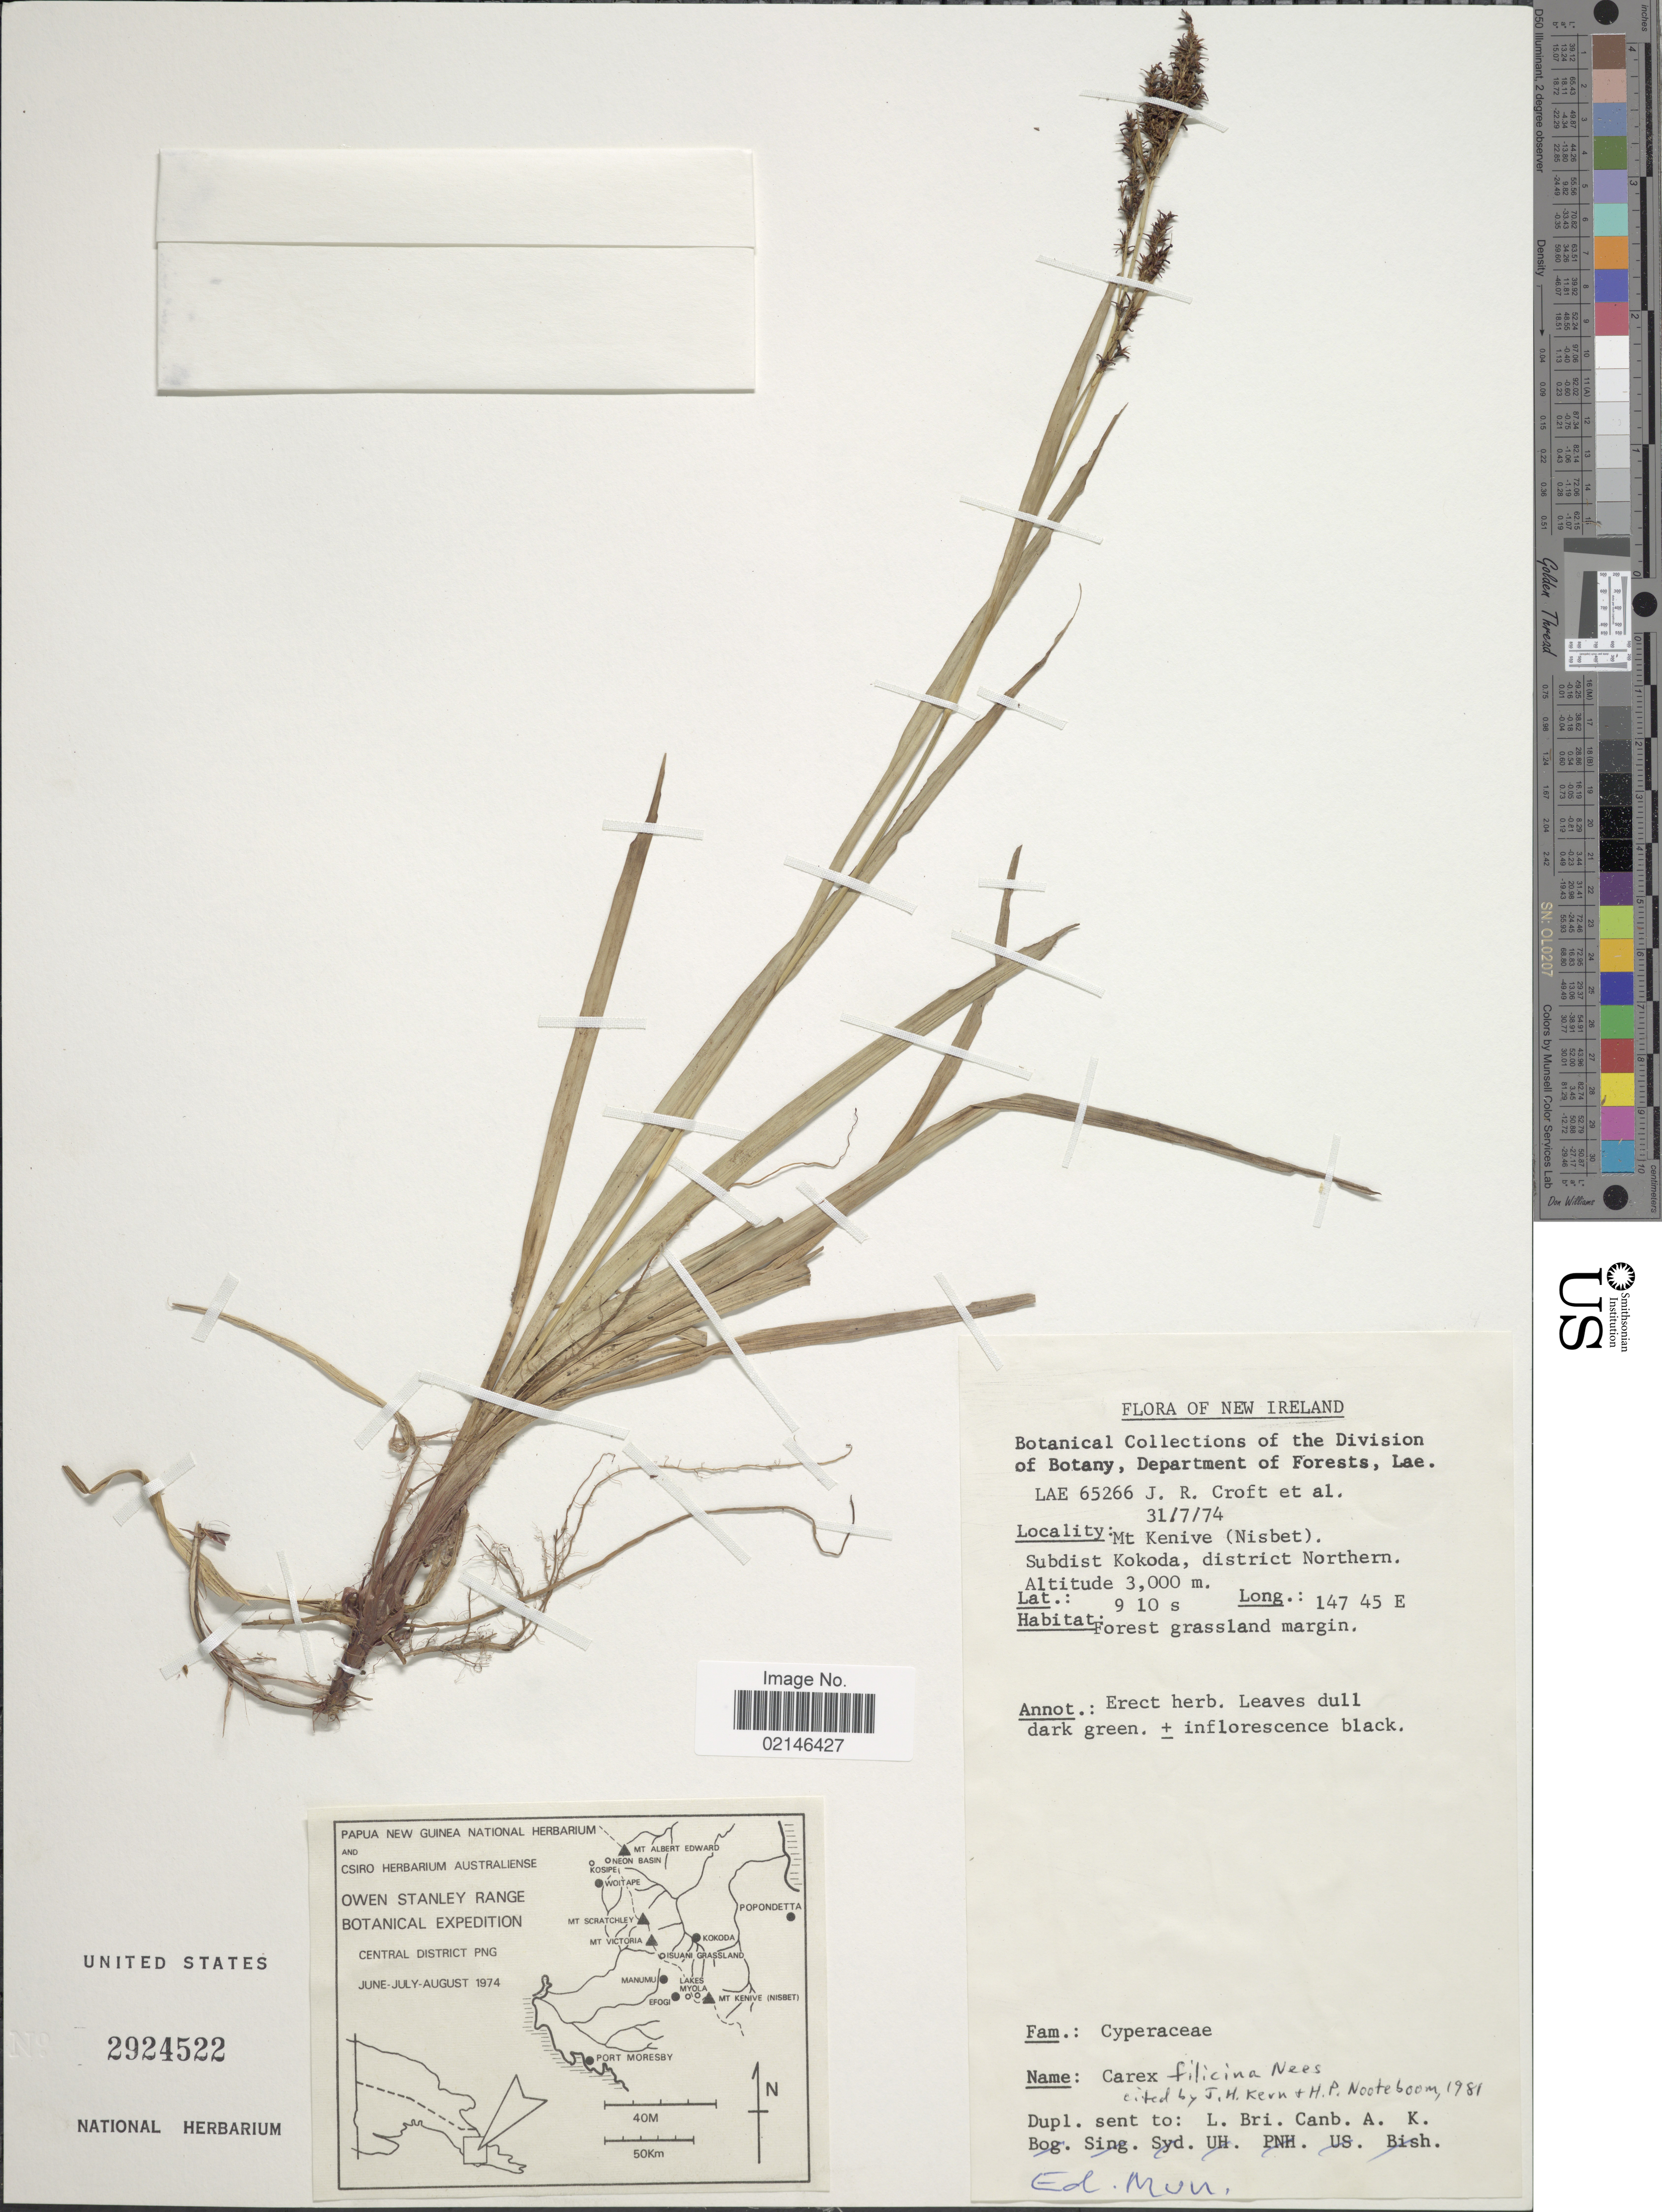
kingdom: Plantae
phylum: Tracheophyta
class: Liliopsida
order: Poales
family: Cyperaceae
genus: Carex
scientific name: Carex filicina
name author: Nees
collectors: J. R. Croft & et al.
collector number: LAE65266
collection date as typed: Transcribed d/m/y: 31/7/74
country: Papua New Guinea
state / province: New Ireland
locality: Mt. Kenive (Nisbet) Subdist Kokoda, district Northern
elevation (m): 3000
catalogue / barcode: US 2924522